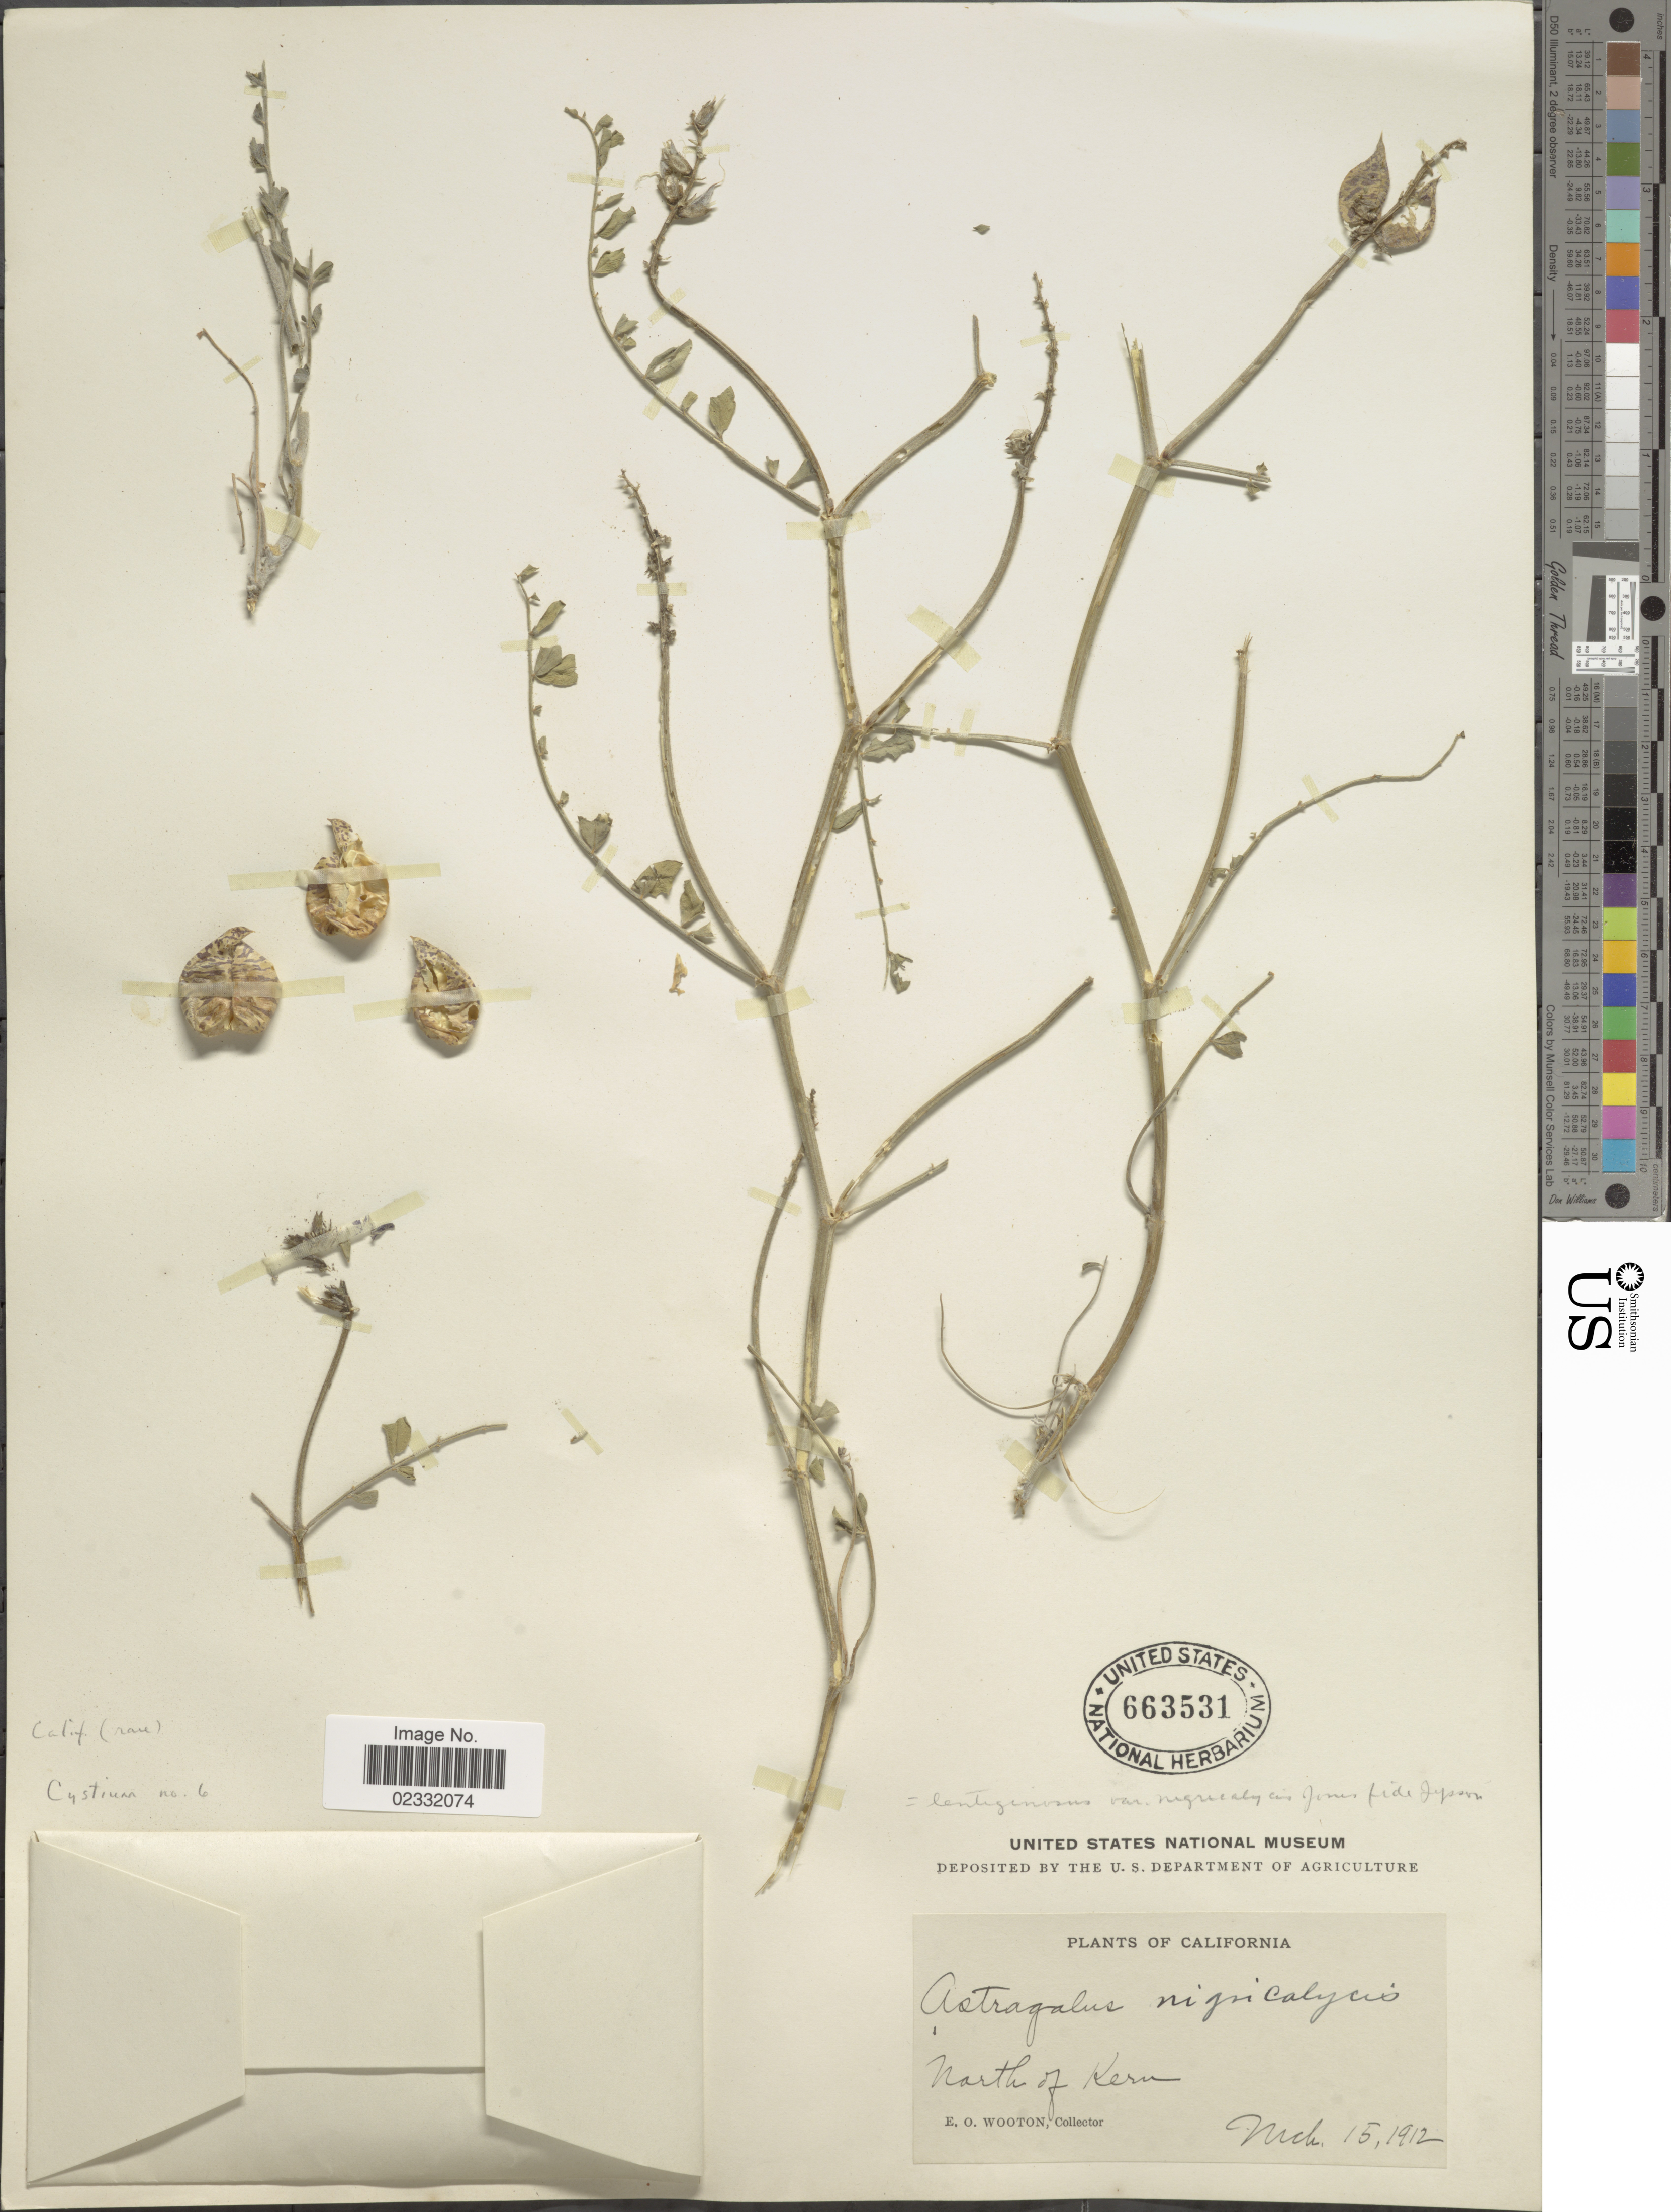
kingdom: Plantae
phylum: Tracheophyta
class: Magnoliopsida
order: Fabales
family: Fabaceae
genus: Astragalus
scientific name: Astragalus lentiginosus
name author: Douglas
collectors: E. O. Wooton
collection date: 1912-03-15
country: United States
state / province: California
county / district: Kern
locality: North of Kern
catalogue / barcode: US 663531